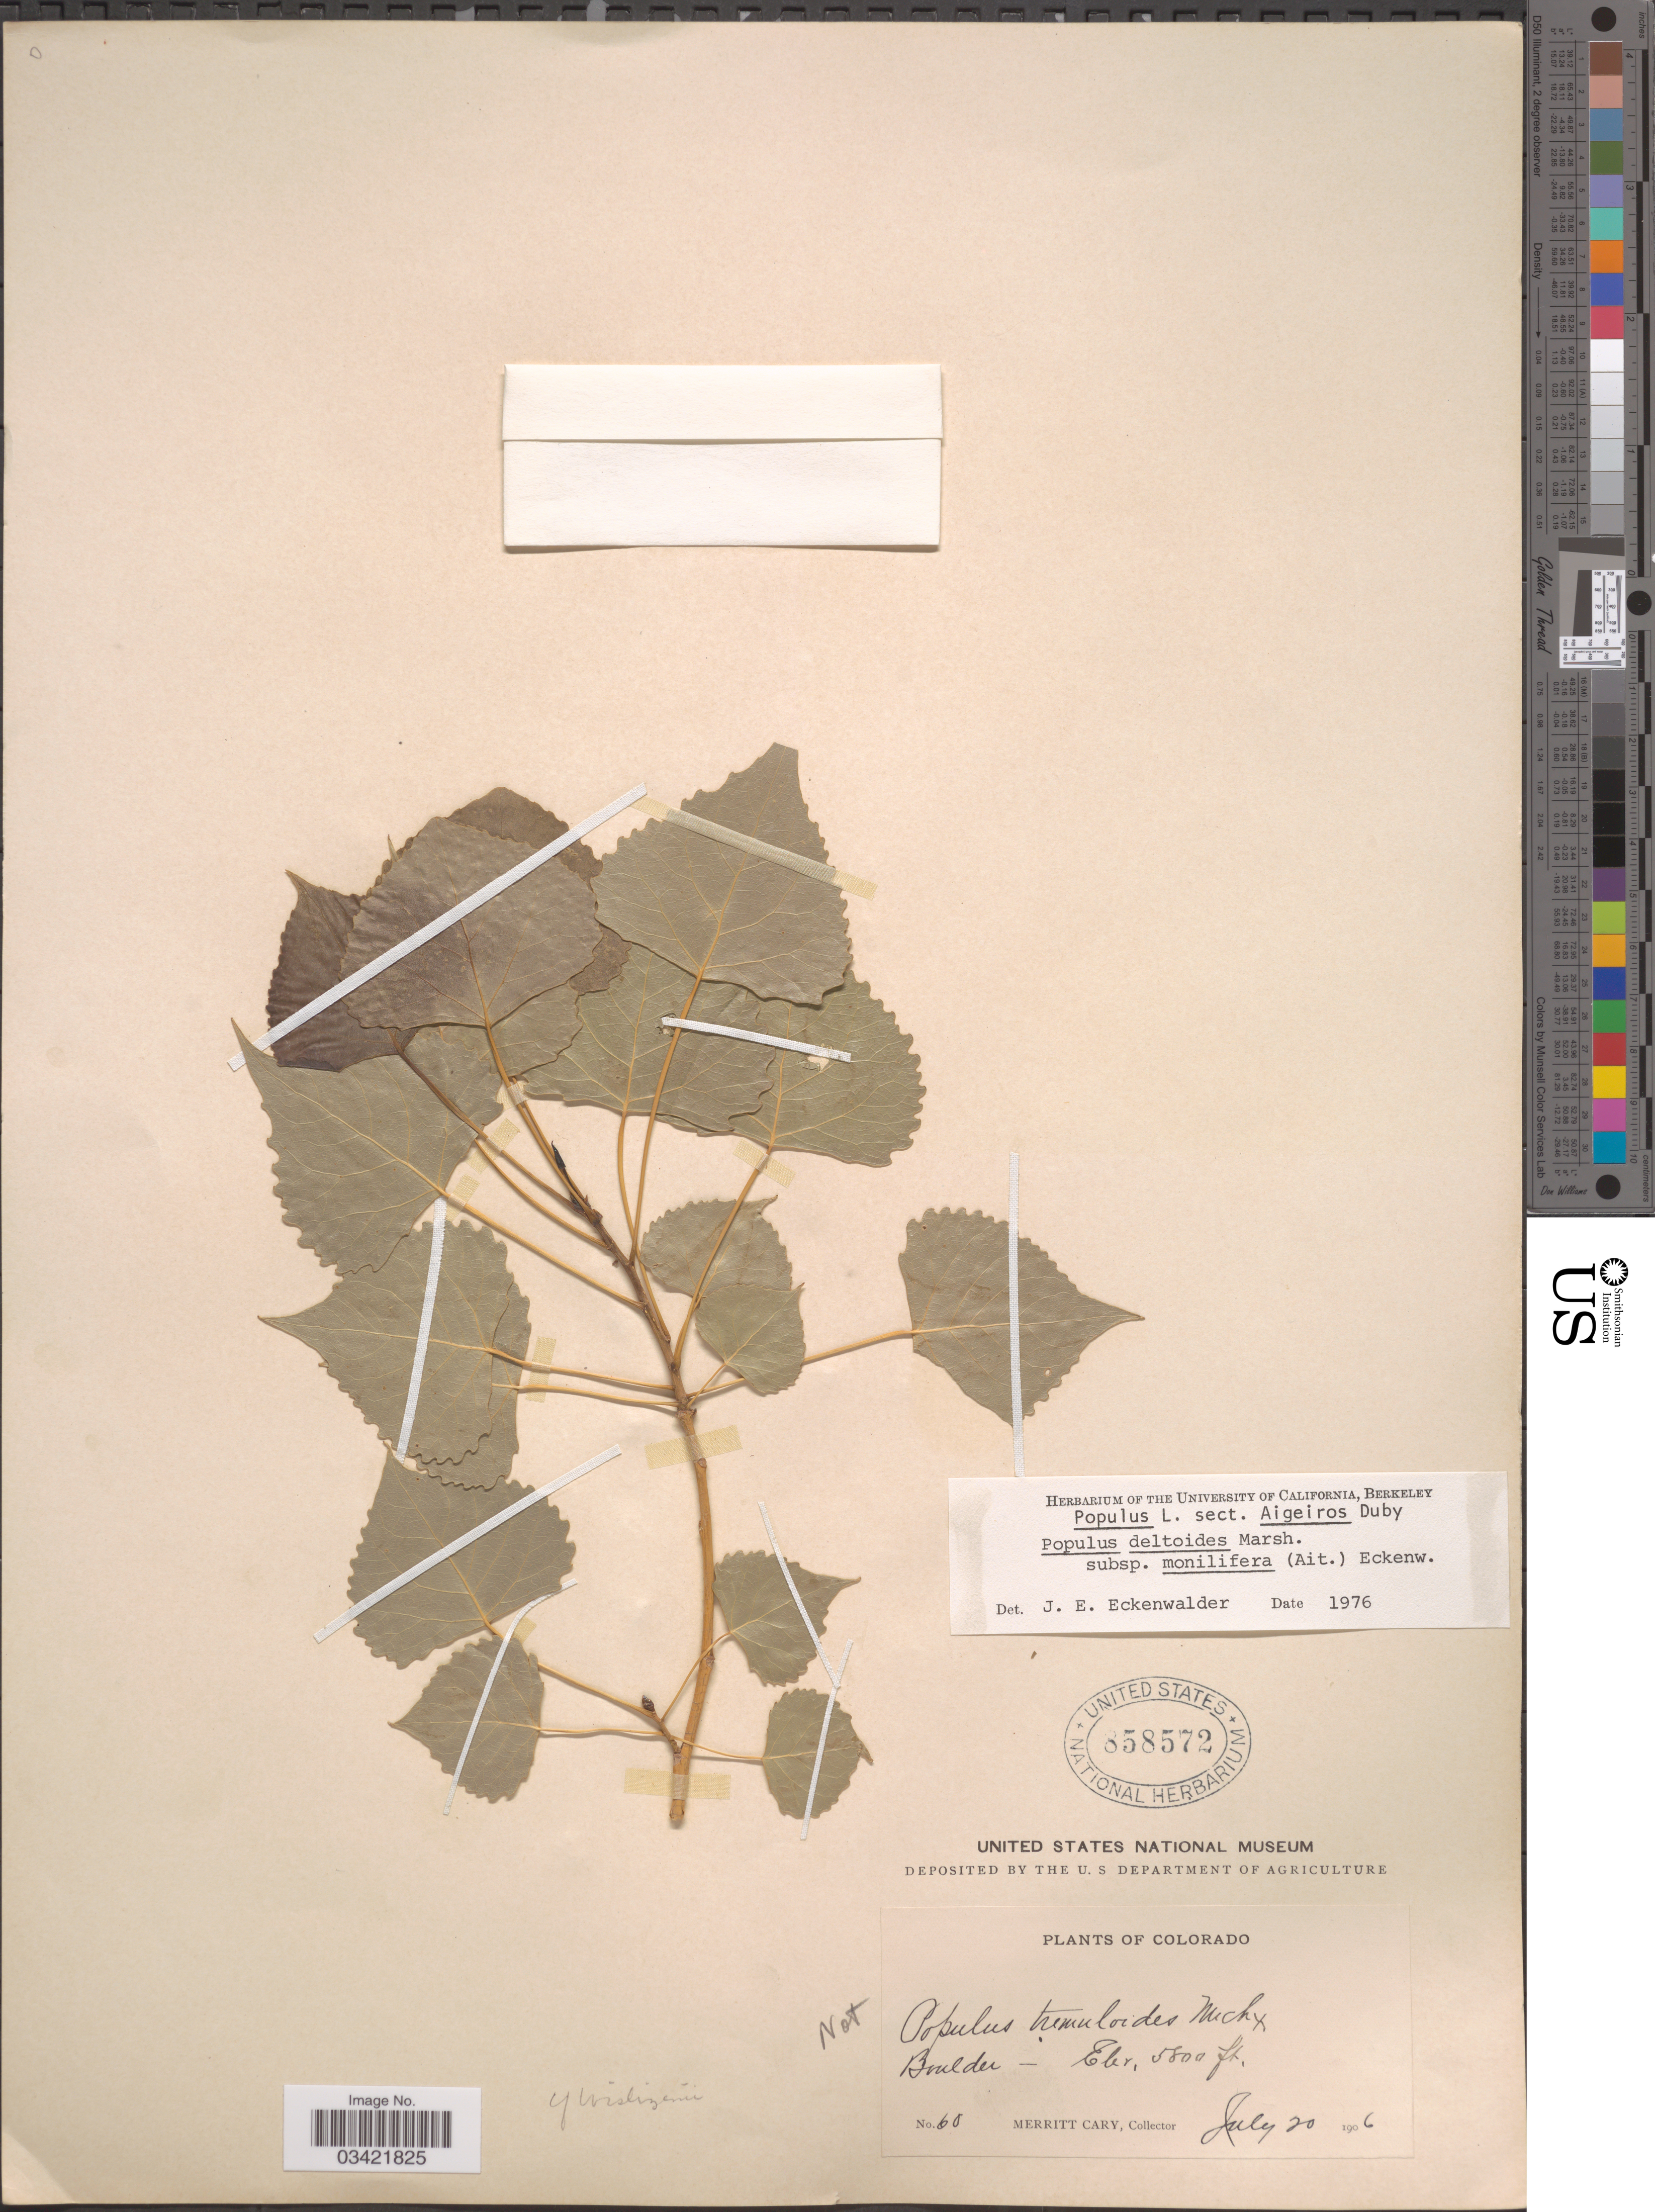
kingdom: Plantae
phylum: Tracheophyta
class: Magnoliopsida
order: Malpighiales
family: Salicaceae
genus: Populus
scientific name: Populus deltoides subsp. monilifera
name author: (Aiton) Eckenw.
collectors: M. Cary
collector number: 60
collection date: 1906-07-20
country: United States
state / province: Colorado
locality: Boulder.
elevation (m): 1768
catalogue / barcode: US 858572